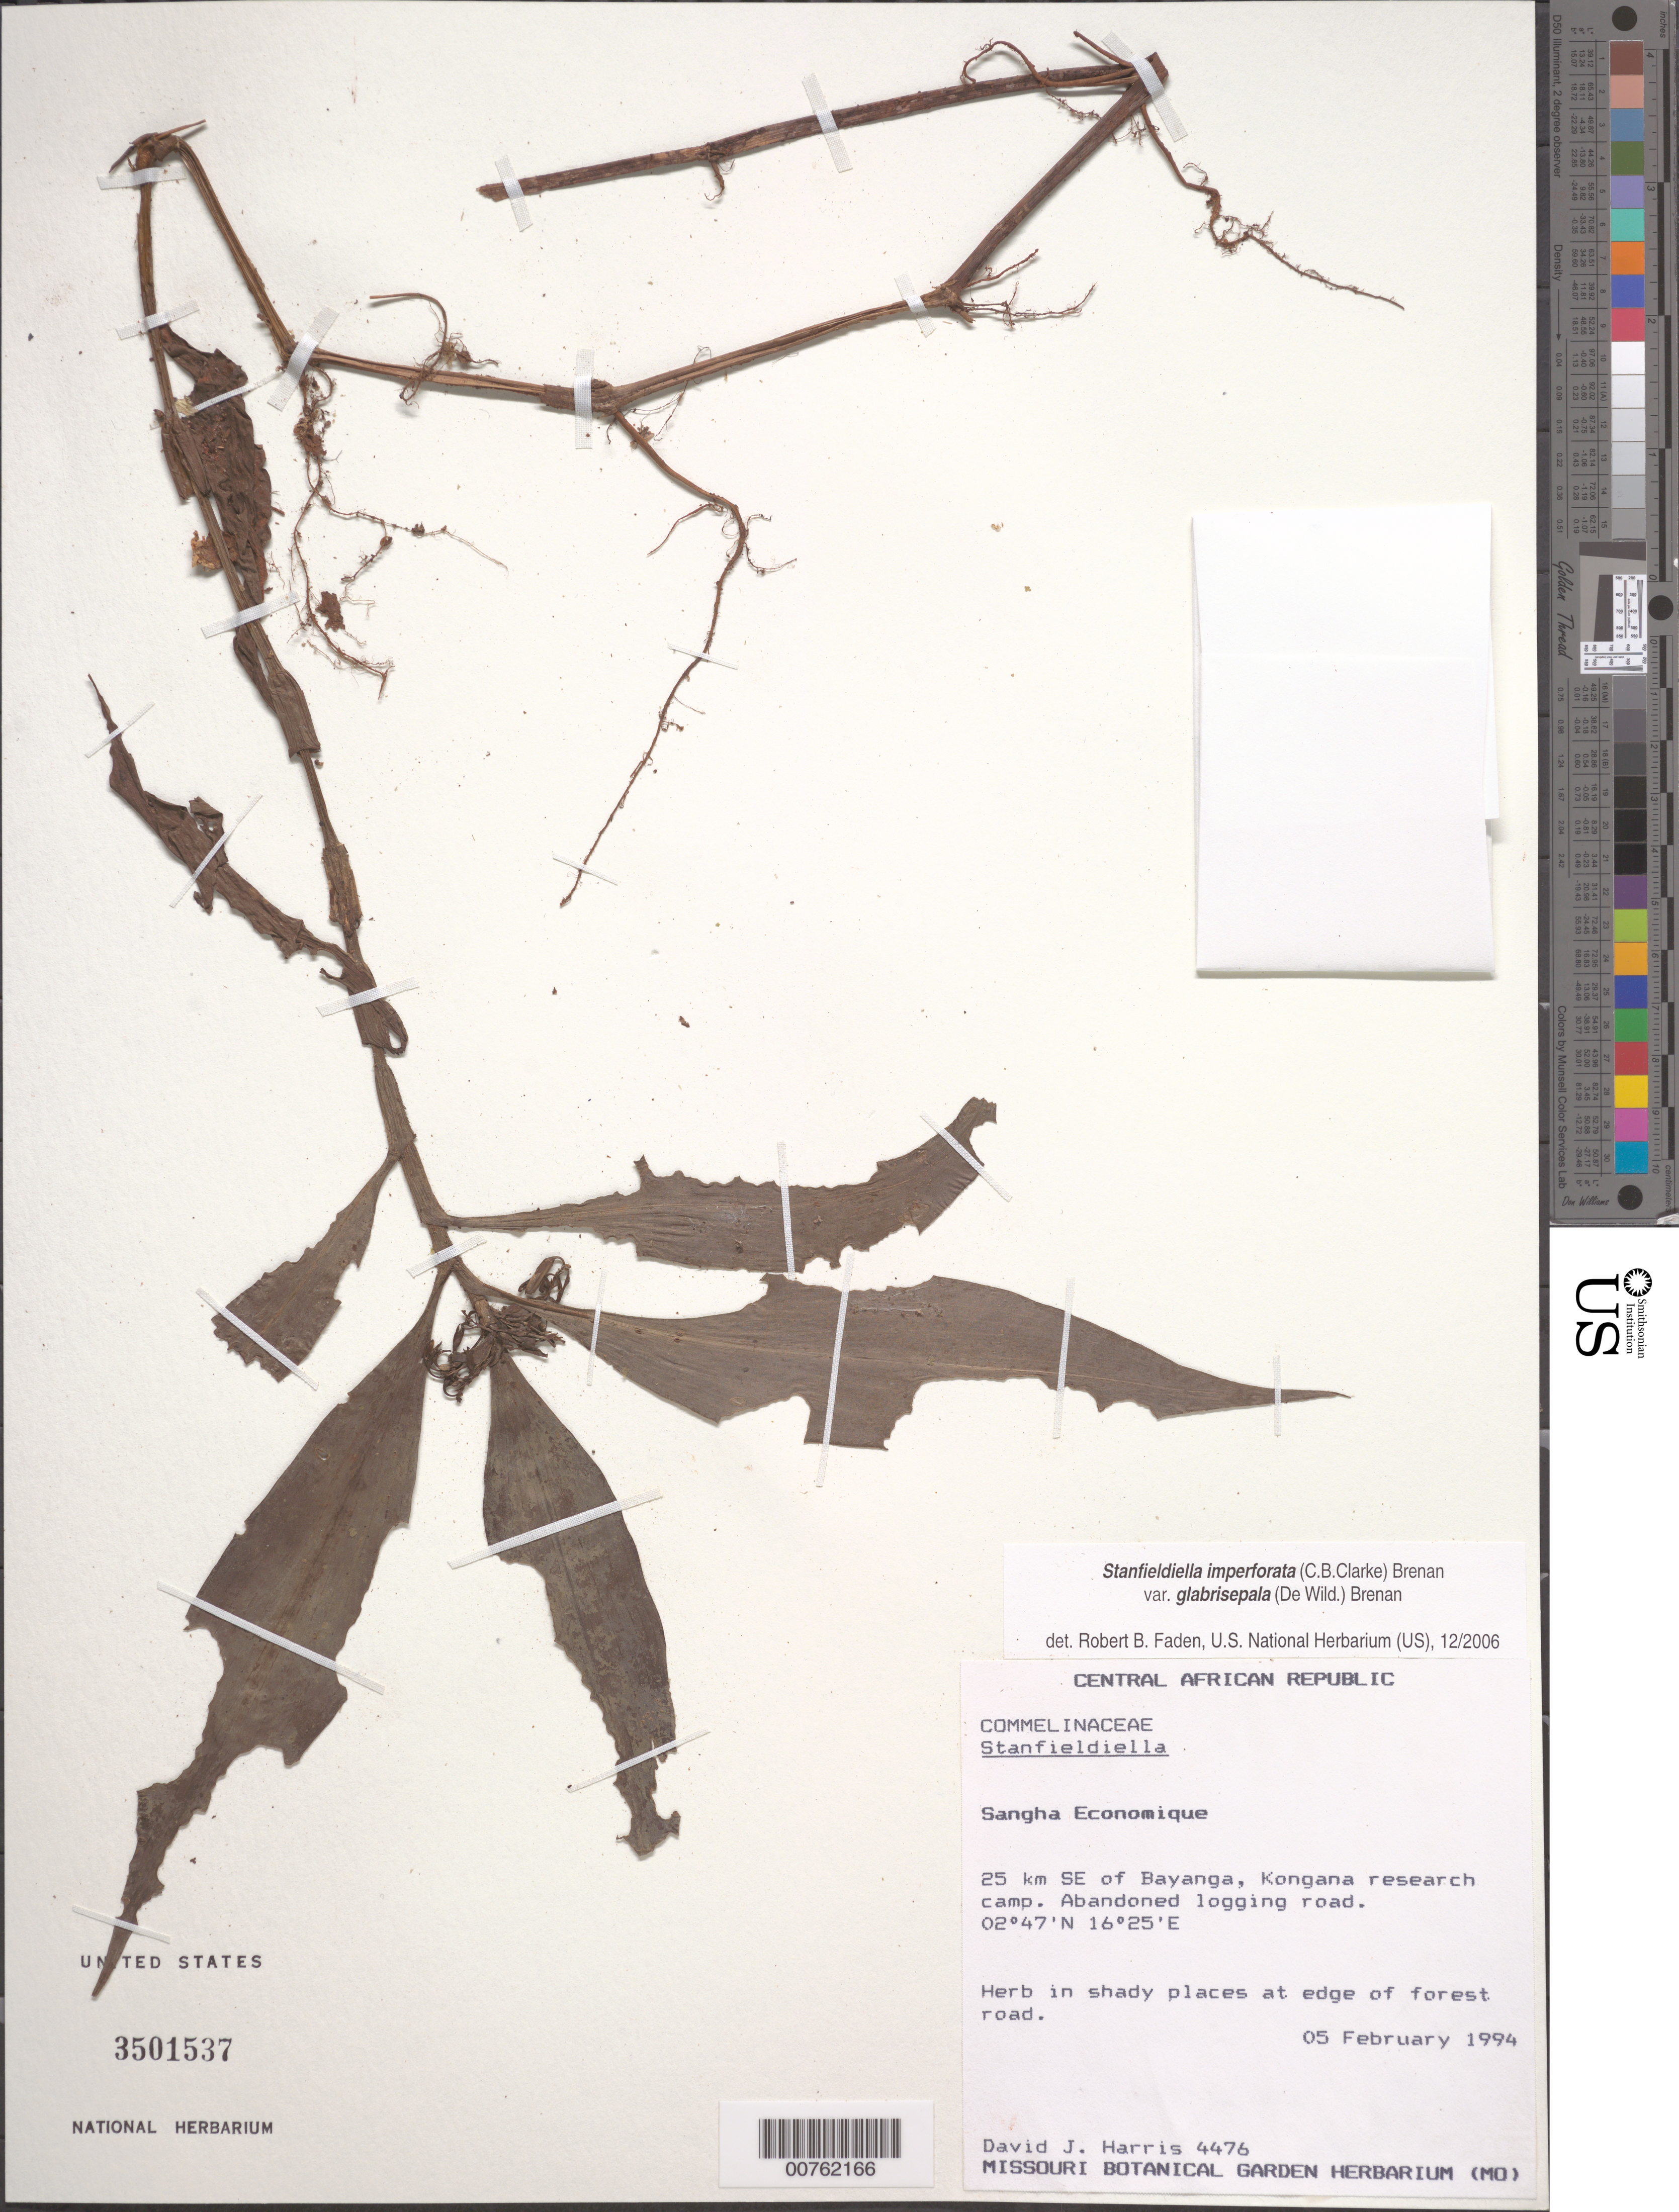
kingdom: Plantae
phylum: Tracheophyta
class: Liliopsida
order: Commelinales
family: Commelinaceae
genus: Stanfieldiella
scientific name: Stanfieldiella imperforata var. glabrisepala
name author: (De Wild.) Brenan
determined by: Faden, Robert B., (US), Smithsonian Institution - National Museum of Natural History (UNITED STATES)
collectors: D. J. Harris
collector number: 4476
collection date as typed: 05 Feb 1994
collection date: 1994-02-05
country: Central African Republic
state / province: Sangha-Mbaere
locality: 25 km SE of Bayanga, Kongana research camp. abandoned logging road.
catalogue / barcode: US 3501537